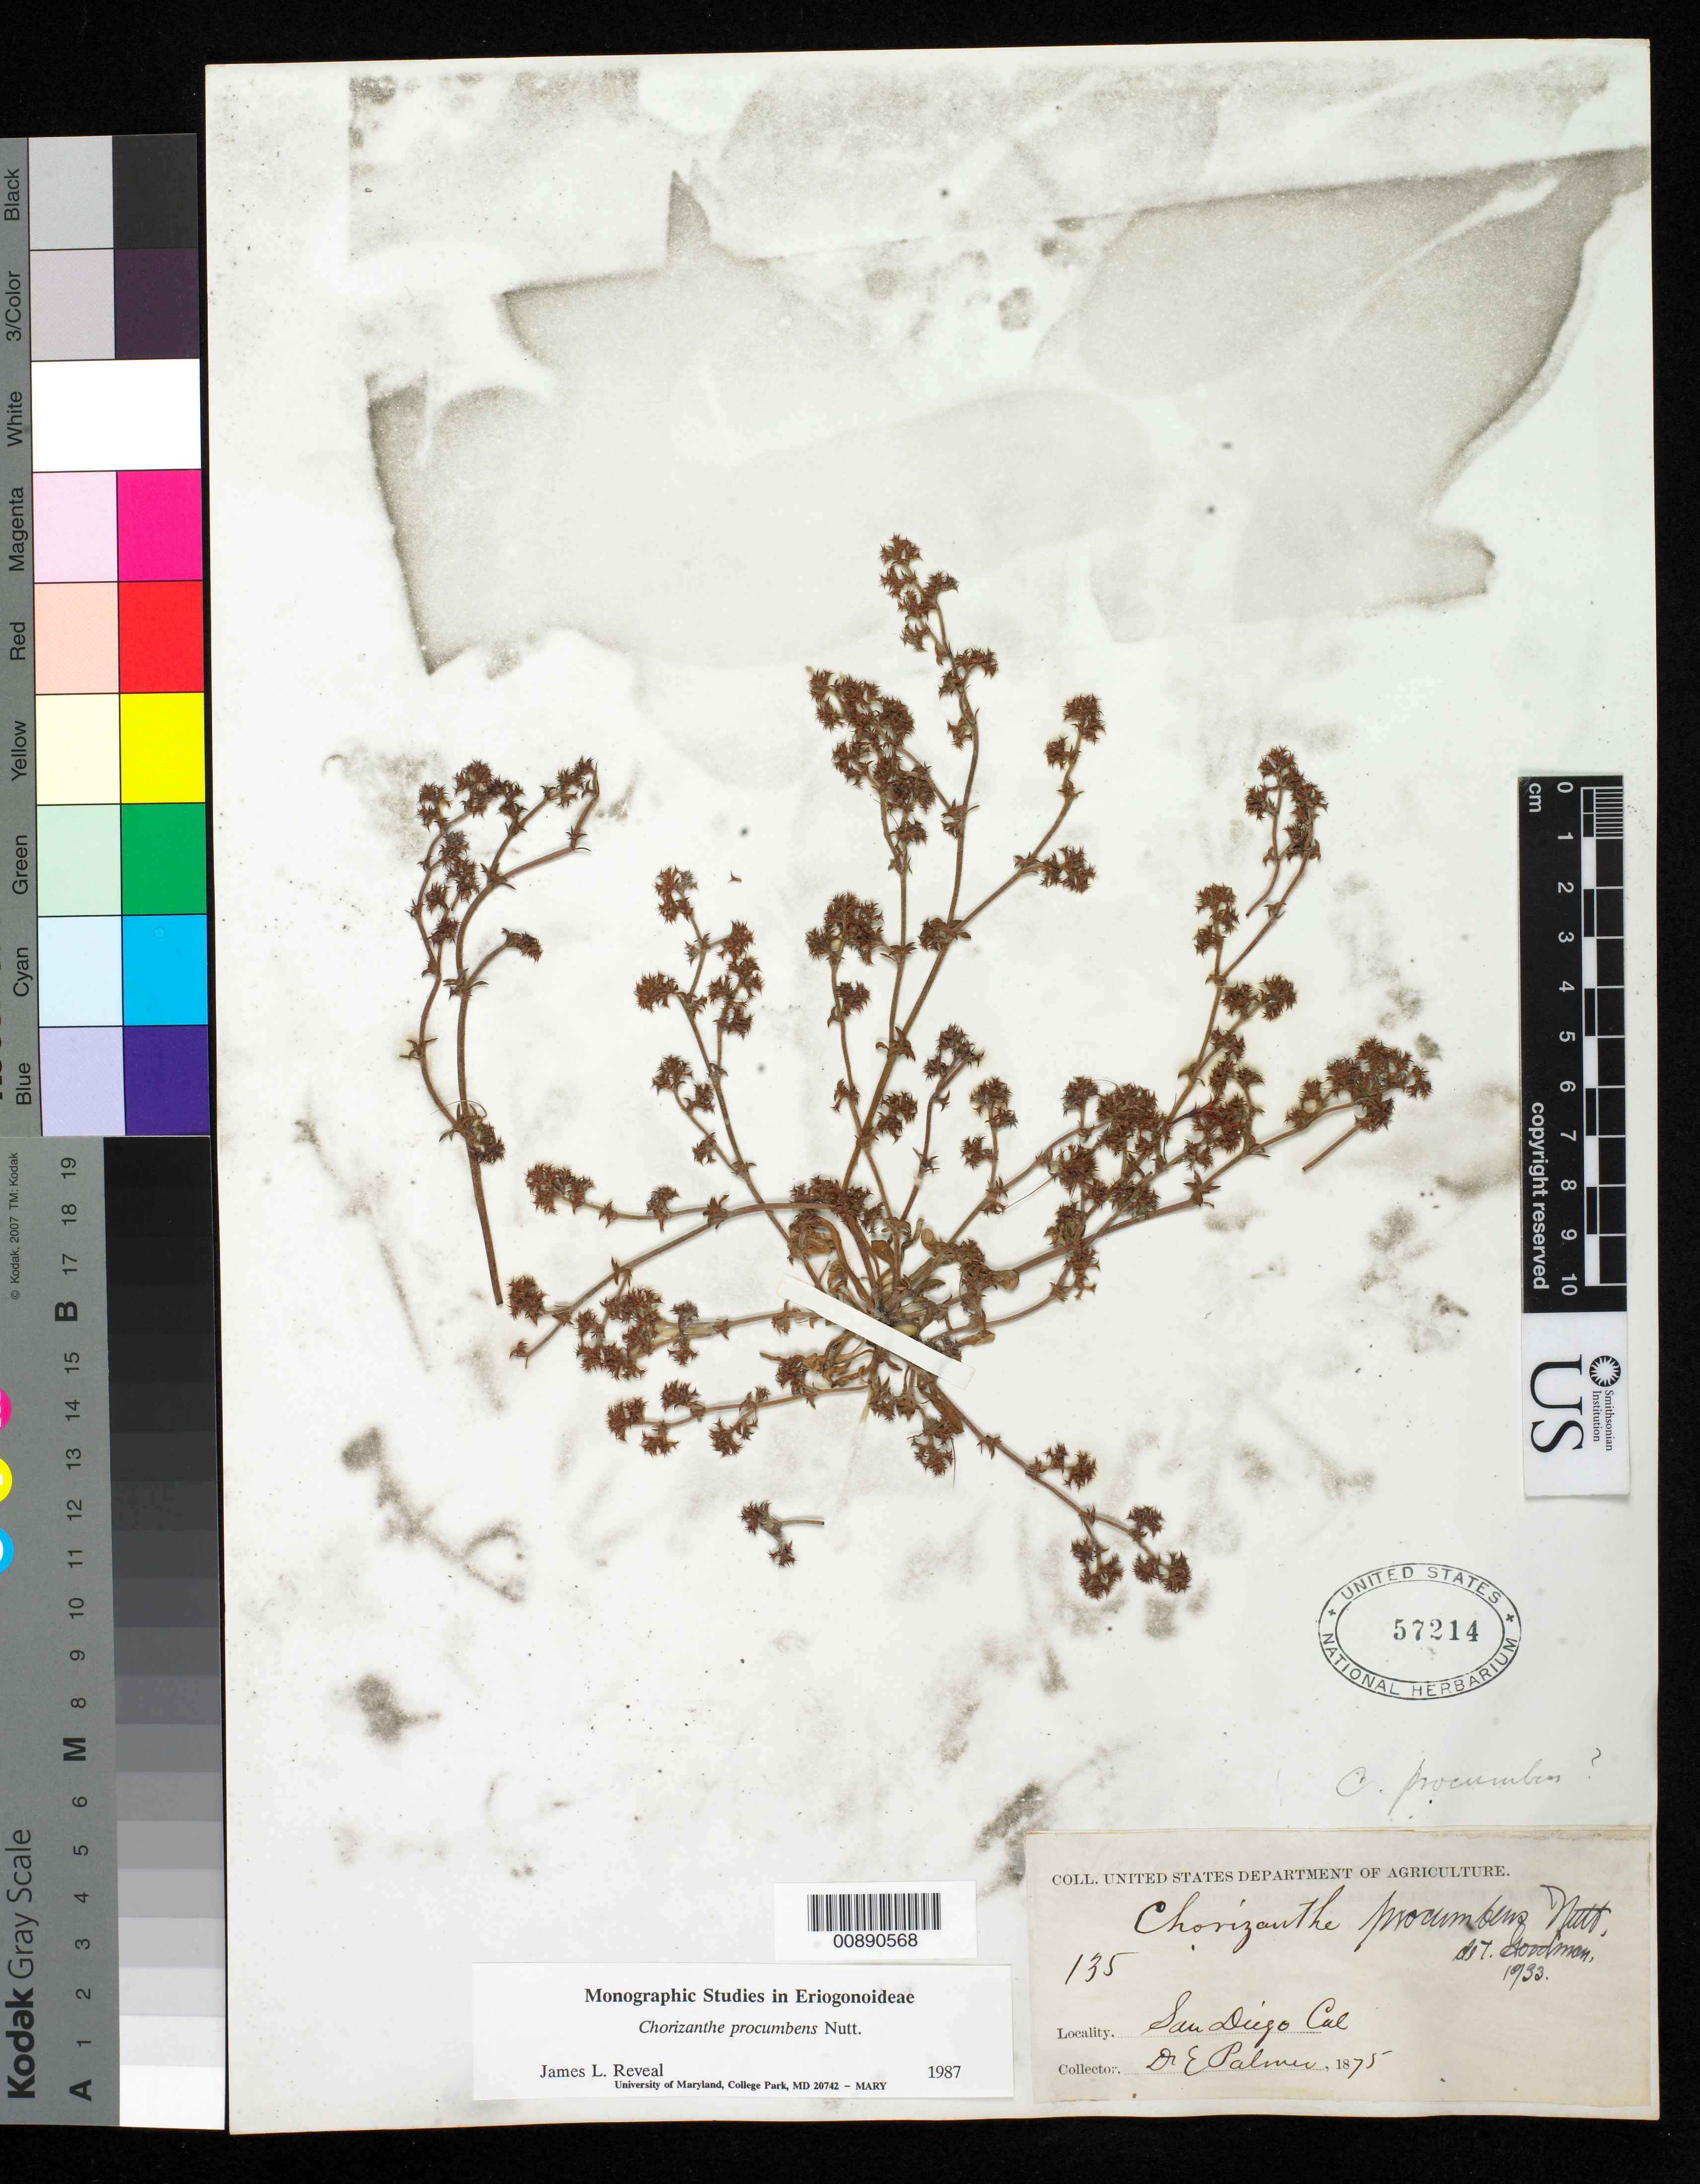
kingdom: Plantae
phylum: Tracheophyta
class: Magnoliopsida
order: Caryophyllales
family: Polygonaceae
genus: Chorizanthe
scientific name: Chorizanthe procumbens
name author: Nutt.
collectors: E. Palmer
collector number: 135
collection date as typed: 1875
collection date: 1875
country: United States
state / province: California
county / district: San Diego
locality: San Diego, California.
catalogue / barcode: US 57214